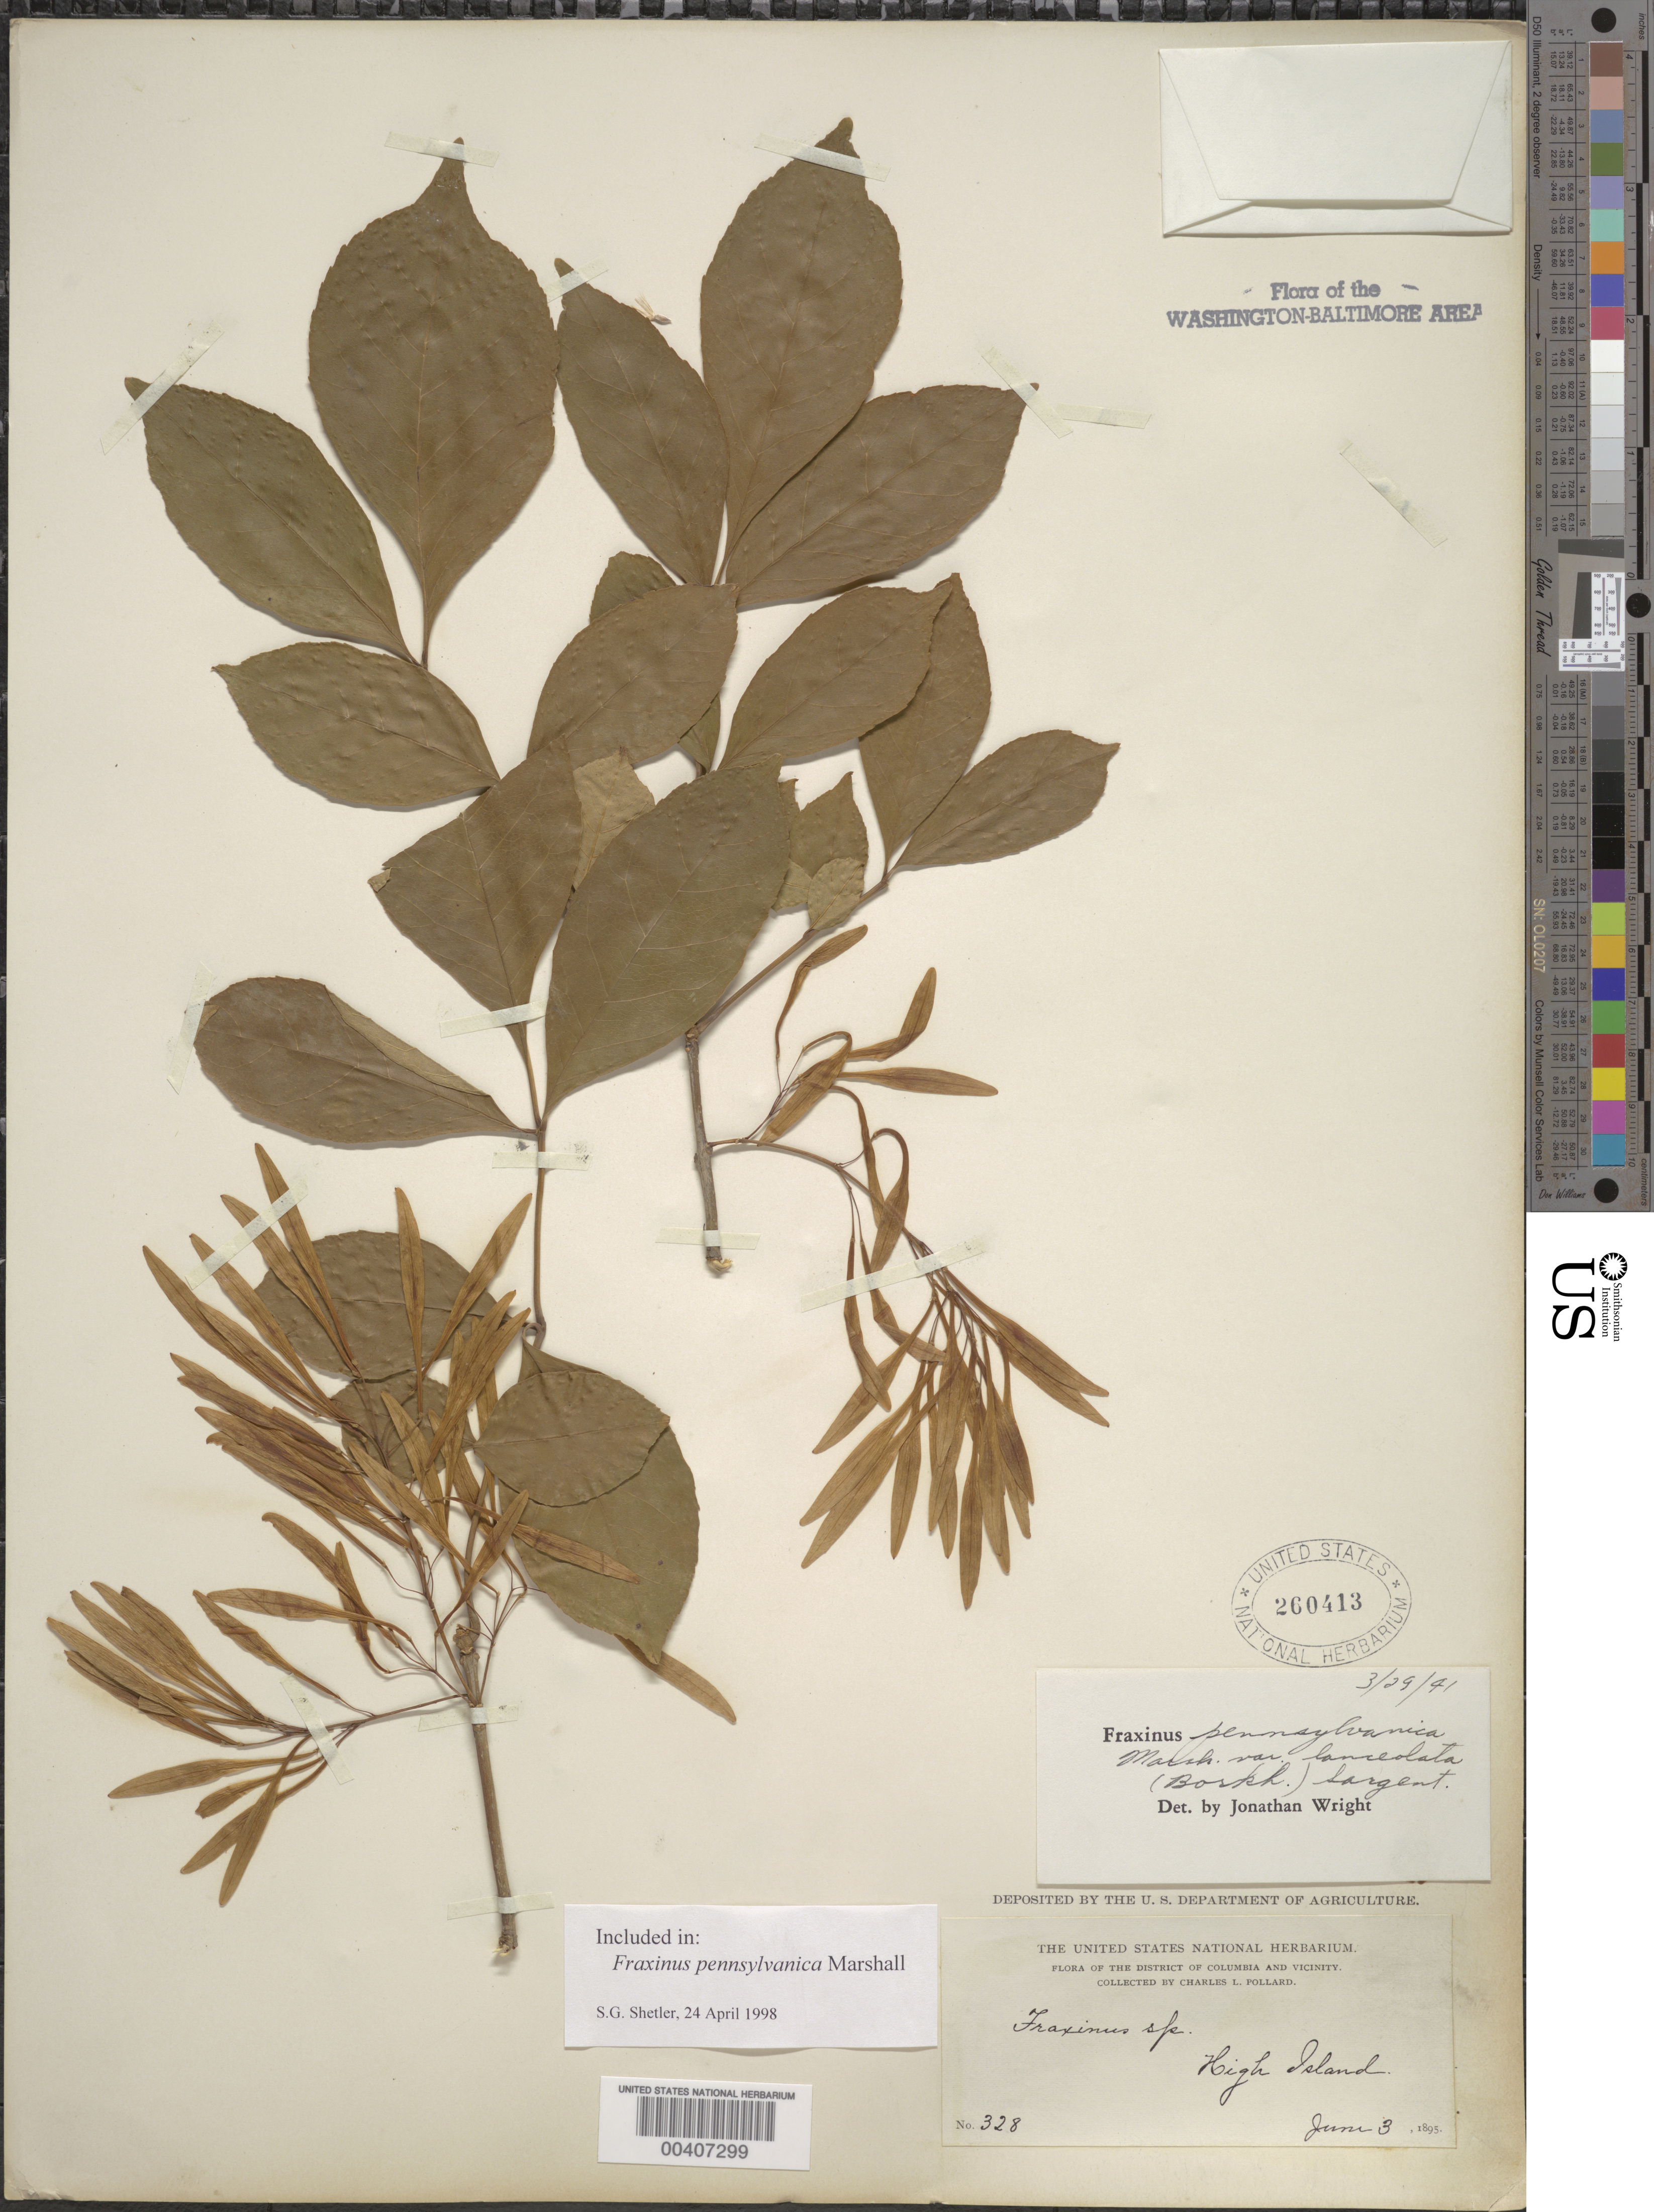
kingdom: Plantae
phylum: Tracheophyta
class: Magnoliopsida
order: Lamiales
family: Oleaceae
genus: Fraxinus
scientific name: Fraxinus pennsylvanica var. subintegerrima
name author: Marshall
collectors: C. L. Pollard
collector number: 328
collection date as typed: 03 Jun 1895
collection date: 1895-06-03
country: United States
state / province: Maryland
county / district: Montgomery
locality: High Island C. & O. Canal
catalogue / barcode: US 260413